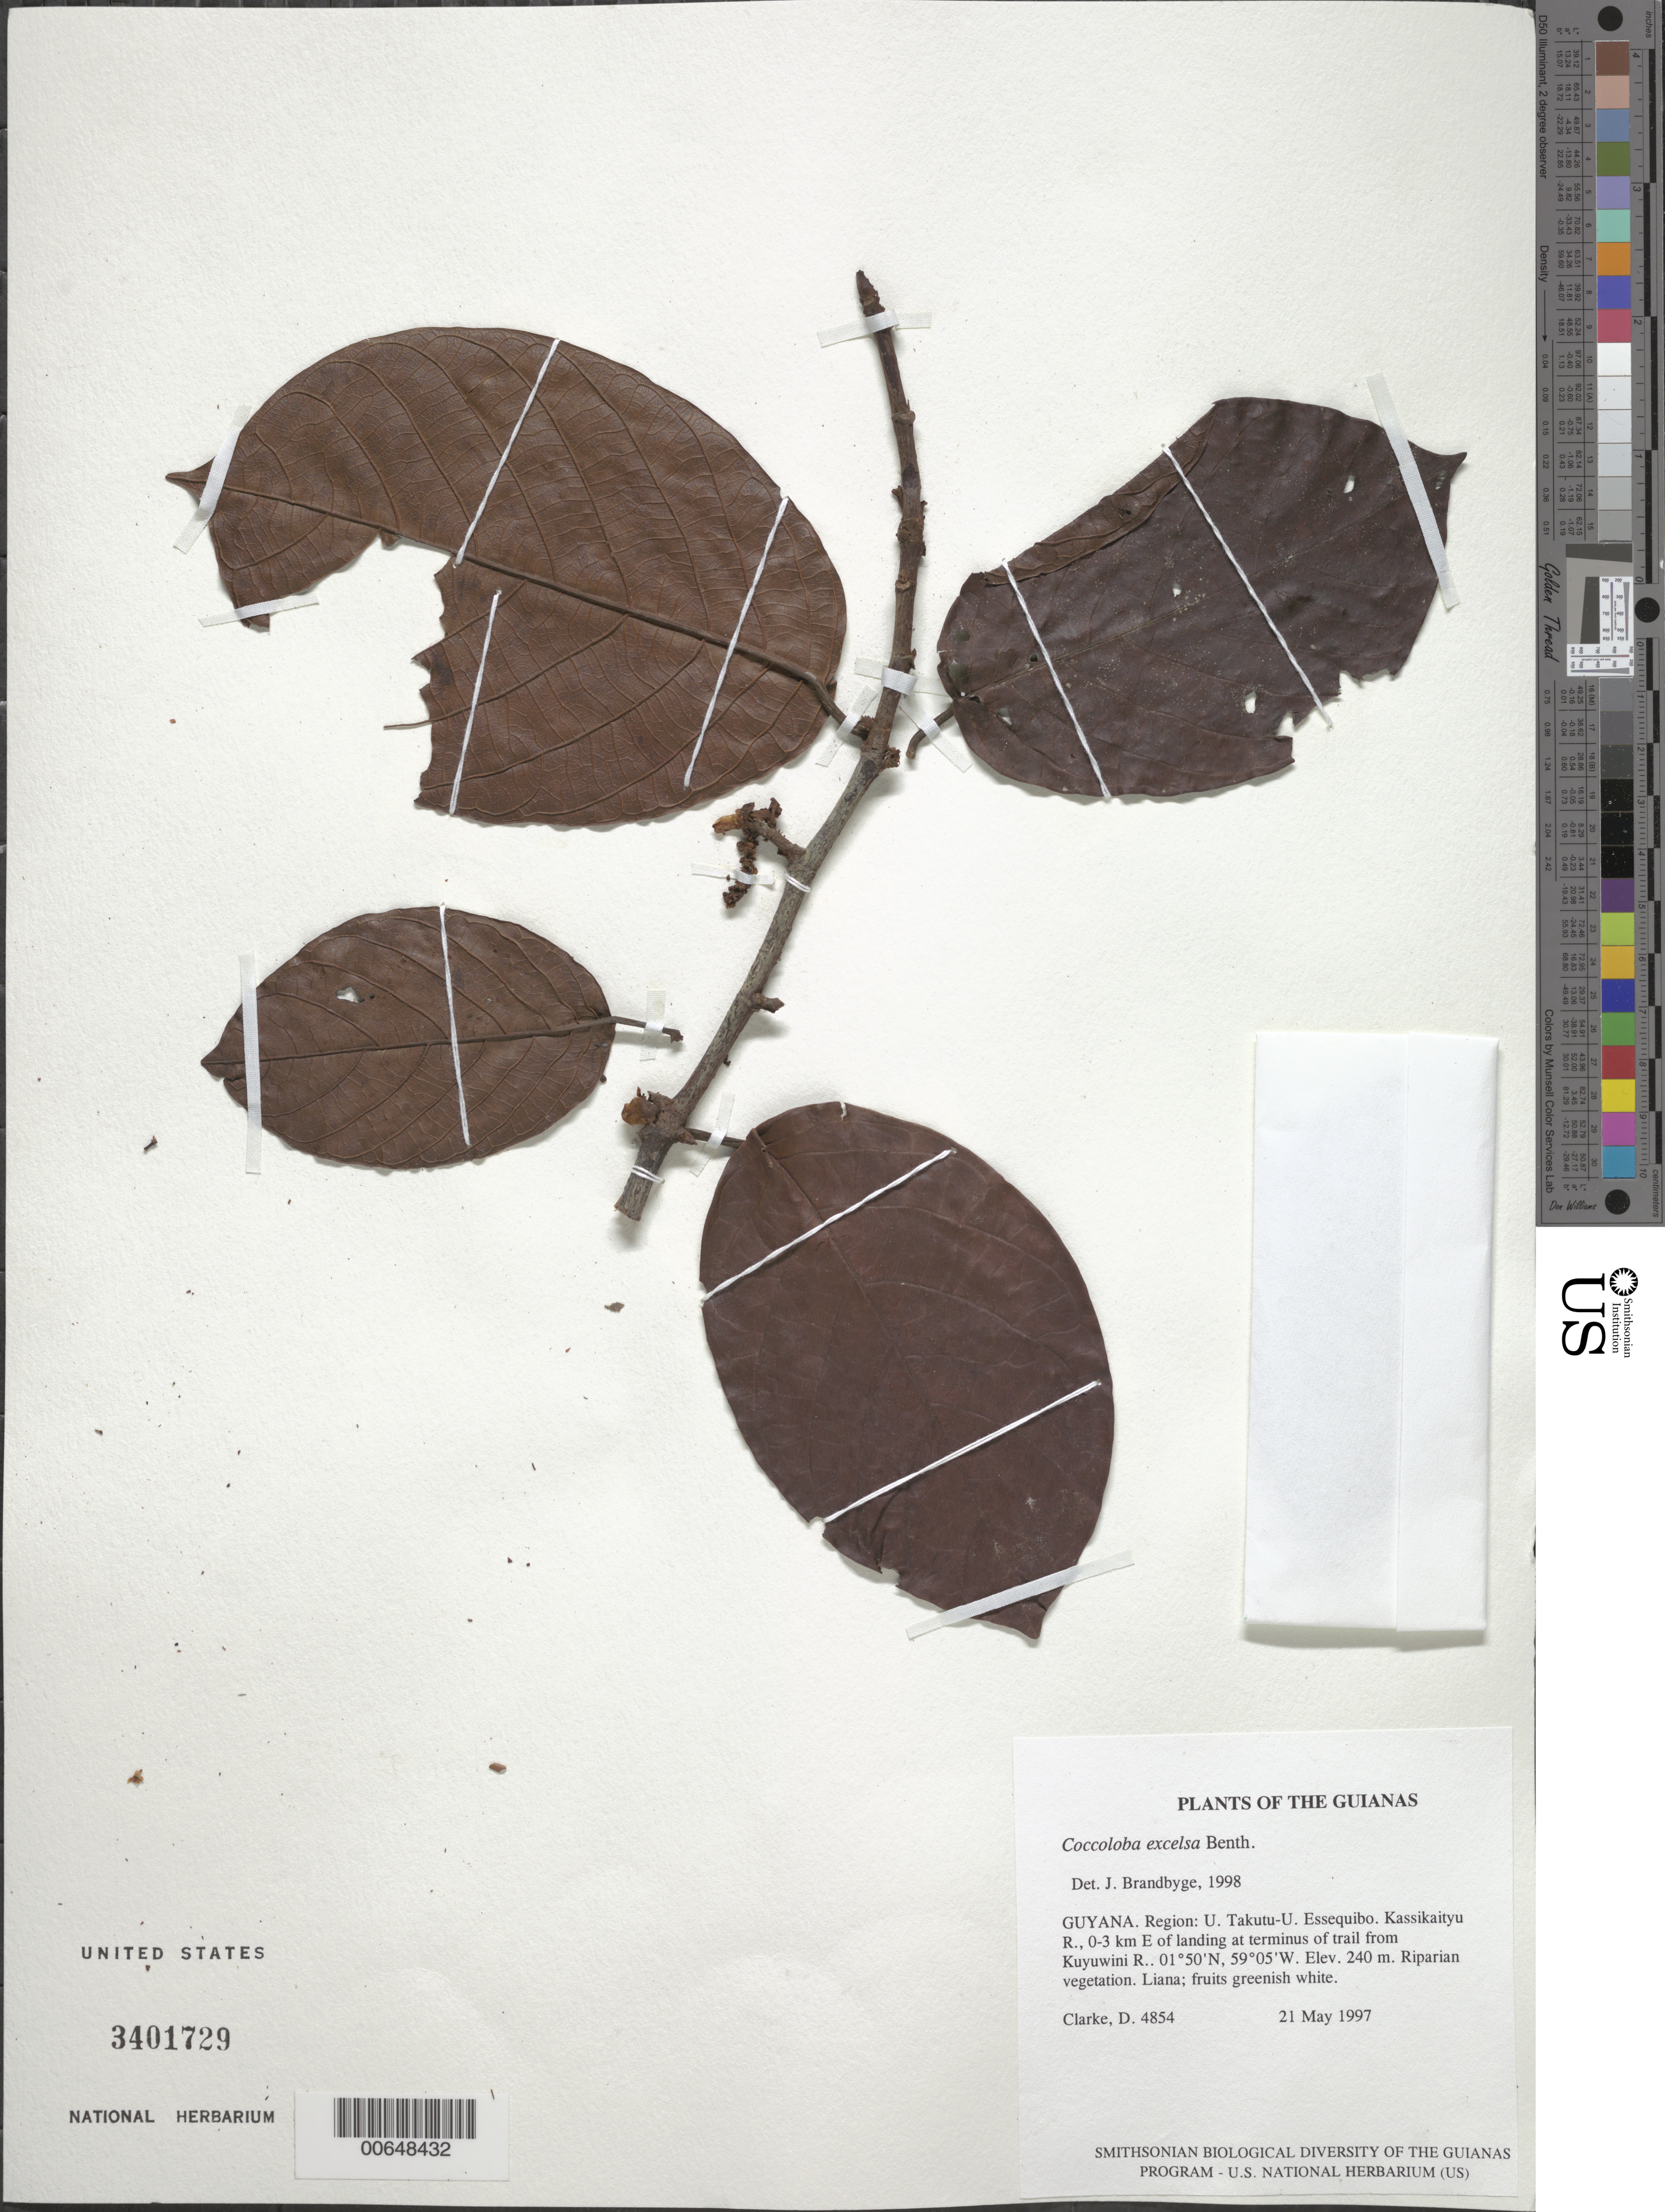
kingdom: Plantae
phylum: Tracheophyta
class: Magnoliopsida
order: Caryophyllales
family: Polygonaceae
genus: Coccoloba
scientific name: Coccoloba excelsa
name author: Benth.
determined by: Brandbyge, J.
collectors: H. D. Clarke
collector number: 4854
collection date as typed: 21 May 1997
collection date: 1997-05-21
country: Guyana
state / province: U. Takutu-U. Essequibo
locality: Kassikaityu R., 0-3 km E of landing at terminus of trail from Kuyuwini R.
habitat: Riparian vegetation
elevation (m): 240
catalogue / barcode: US 3401729